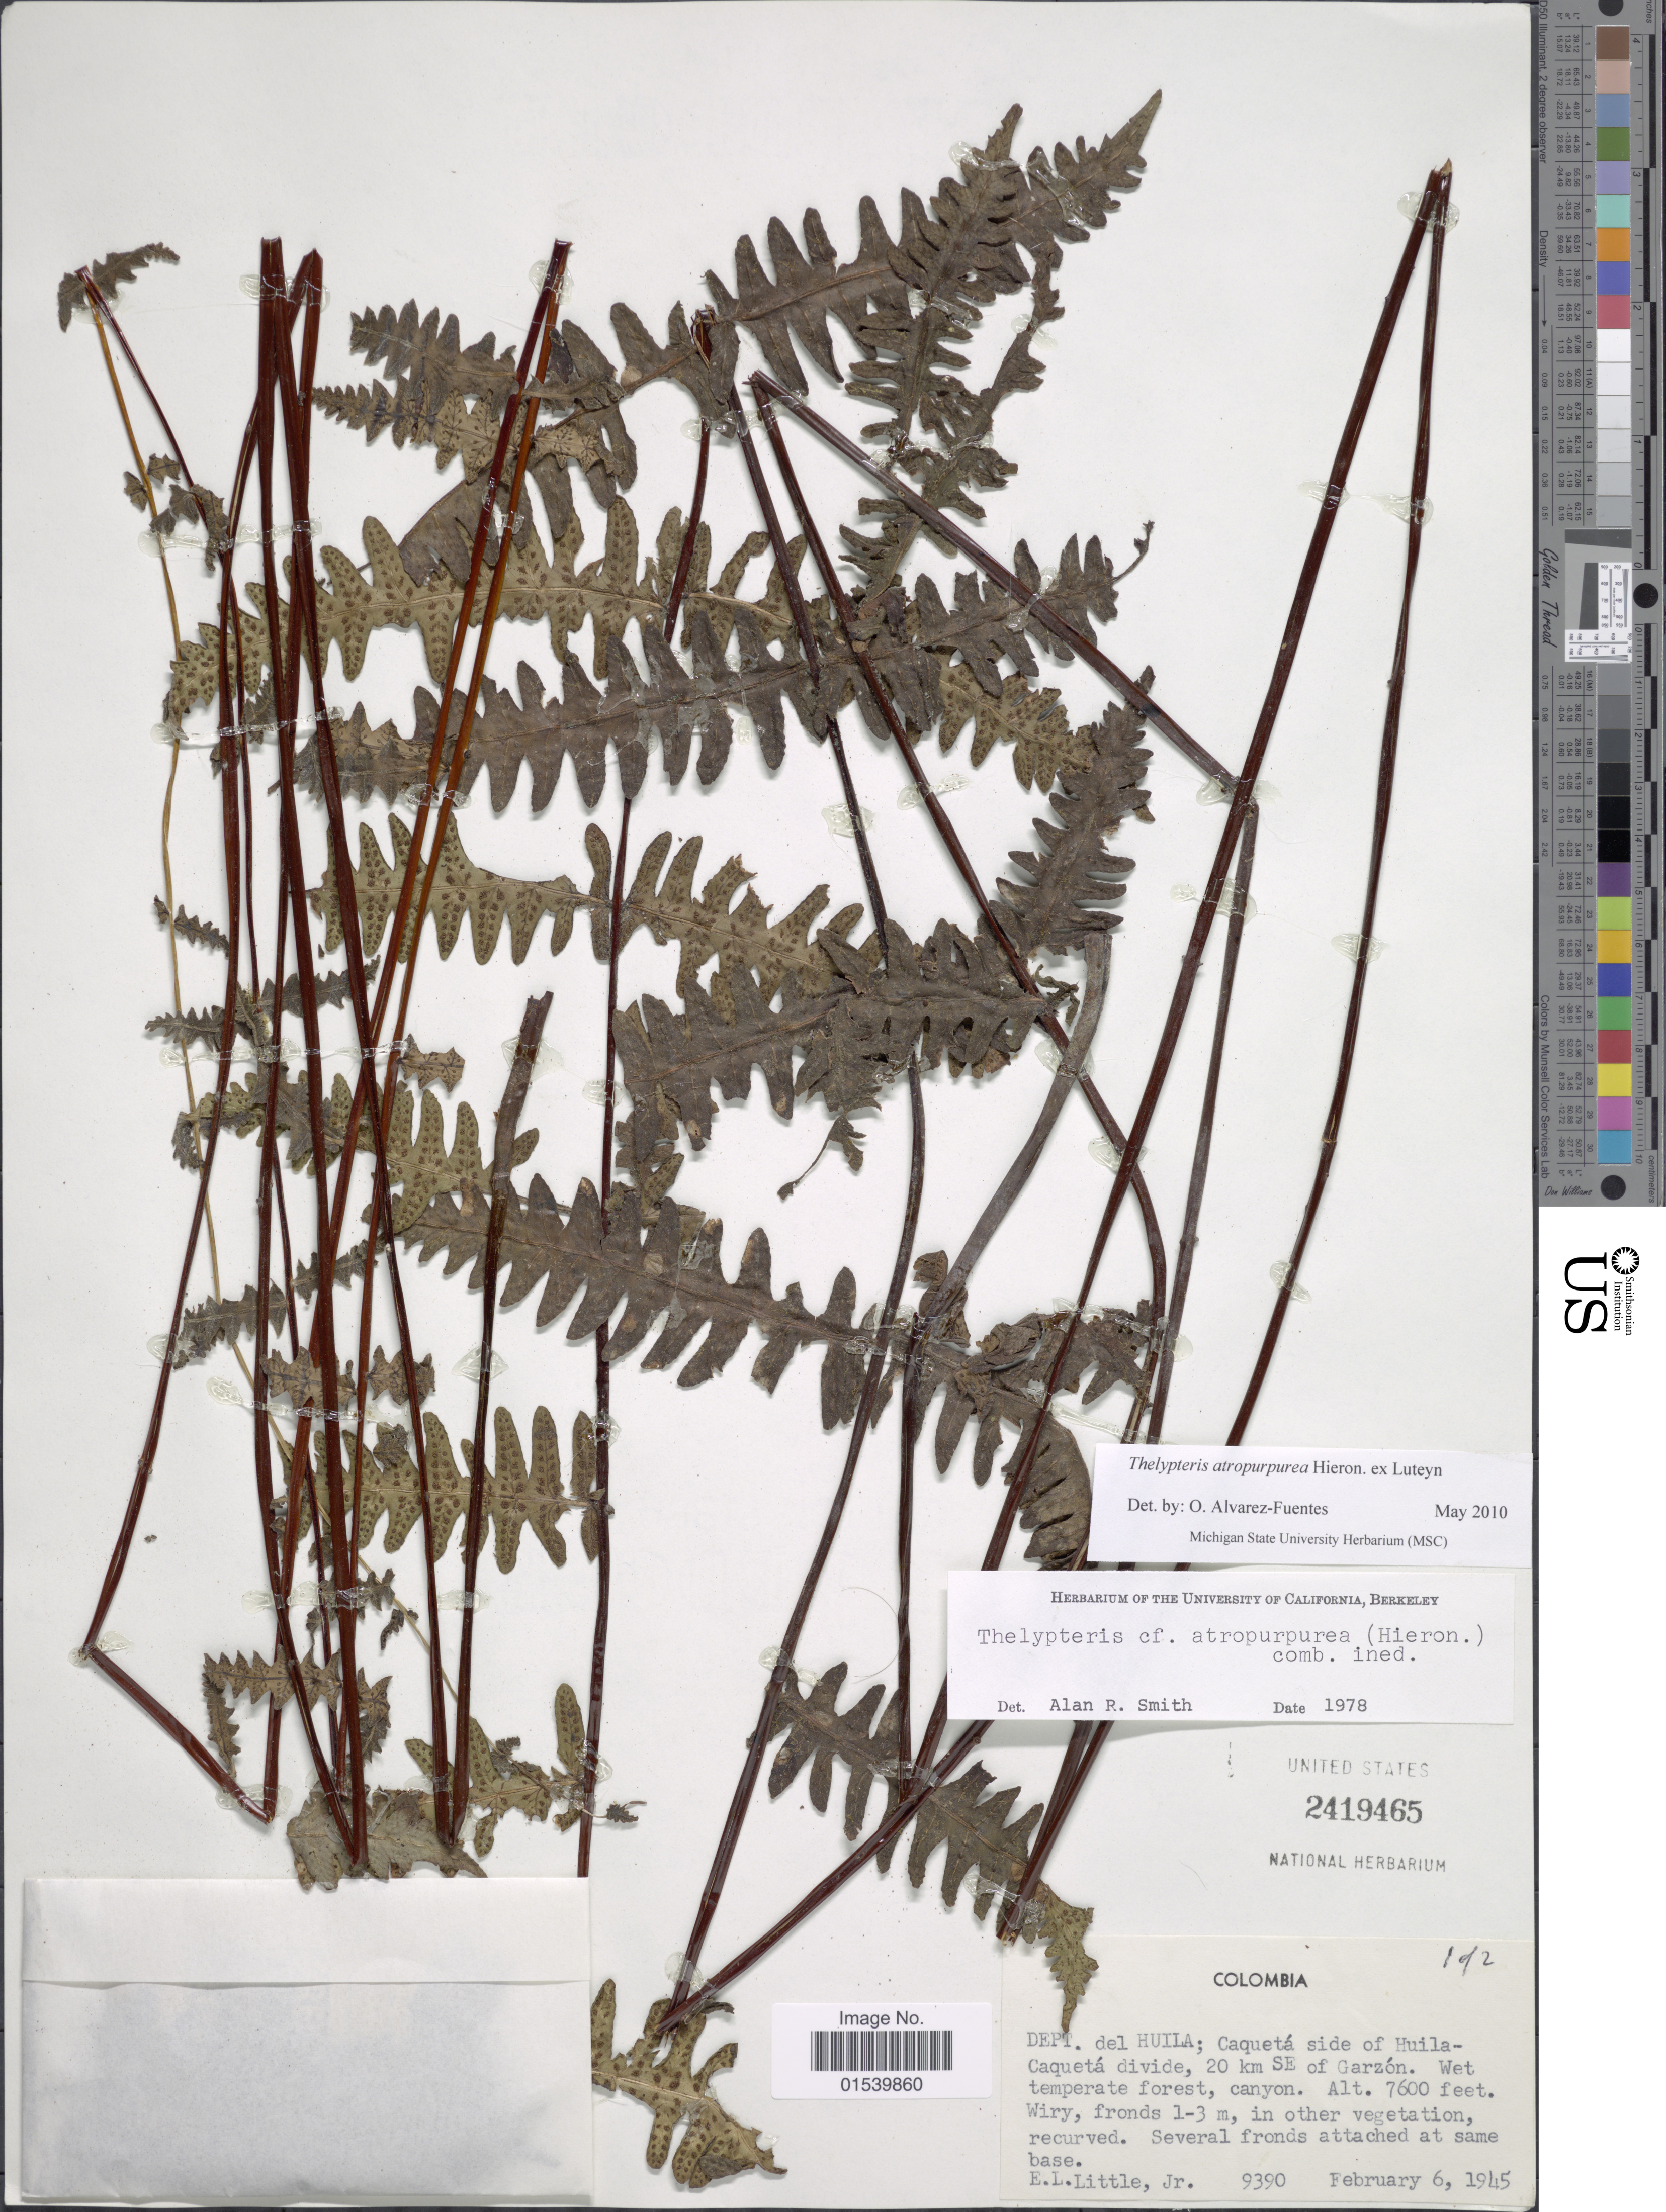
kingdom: Plantae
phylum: Tracheophyta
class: Polypodiopsida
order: Polypodiales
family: Thelypteridaceae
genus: Amauropelta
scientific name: Amauropelta atropurpurea (Hieron.) comb. nov., ined. 2015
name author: (Hieron.)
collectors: E. L. Little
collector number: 9390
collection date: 1945-02-06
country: Colombia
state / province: Huila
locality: Dept. Huila; Caquetá side of huila-Caquetá, 20 km SE of Garzón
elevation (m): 2316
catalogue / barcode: US 2419465